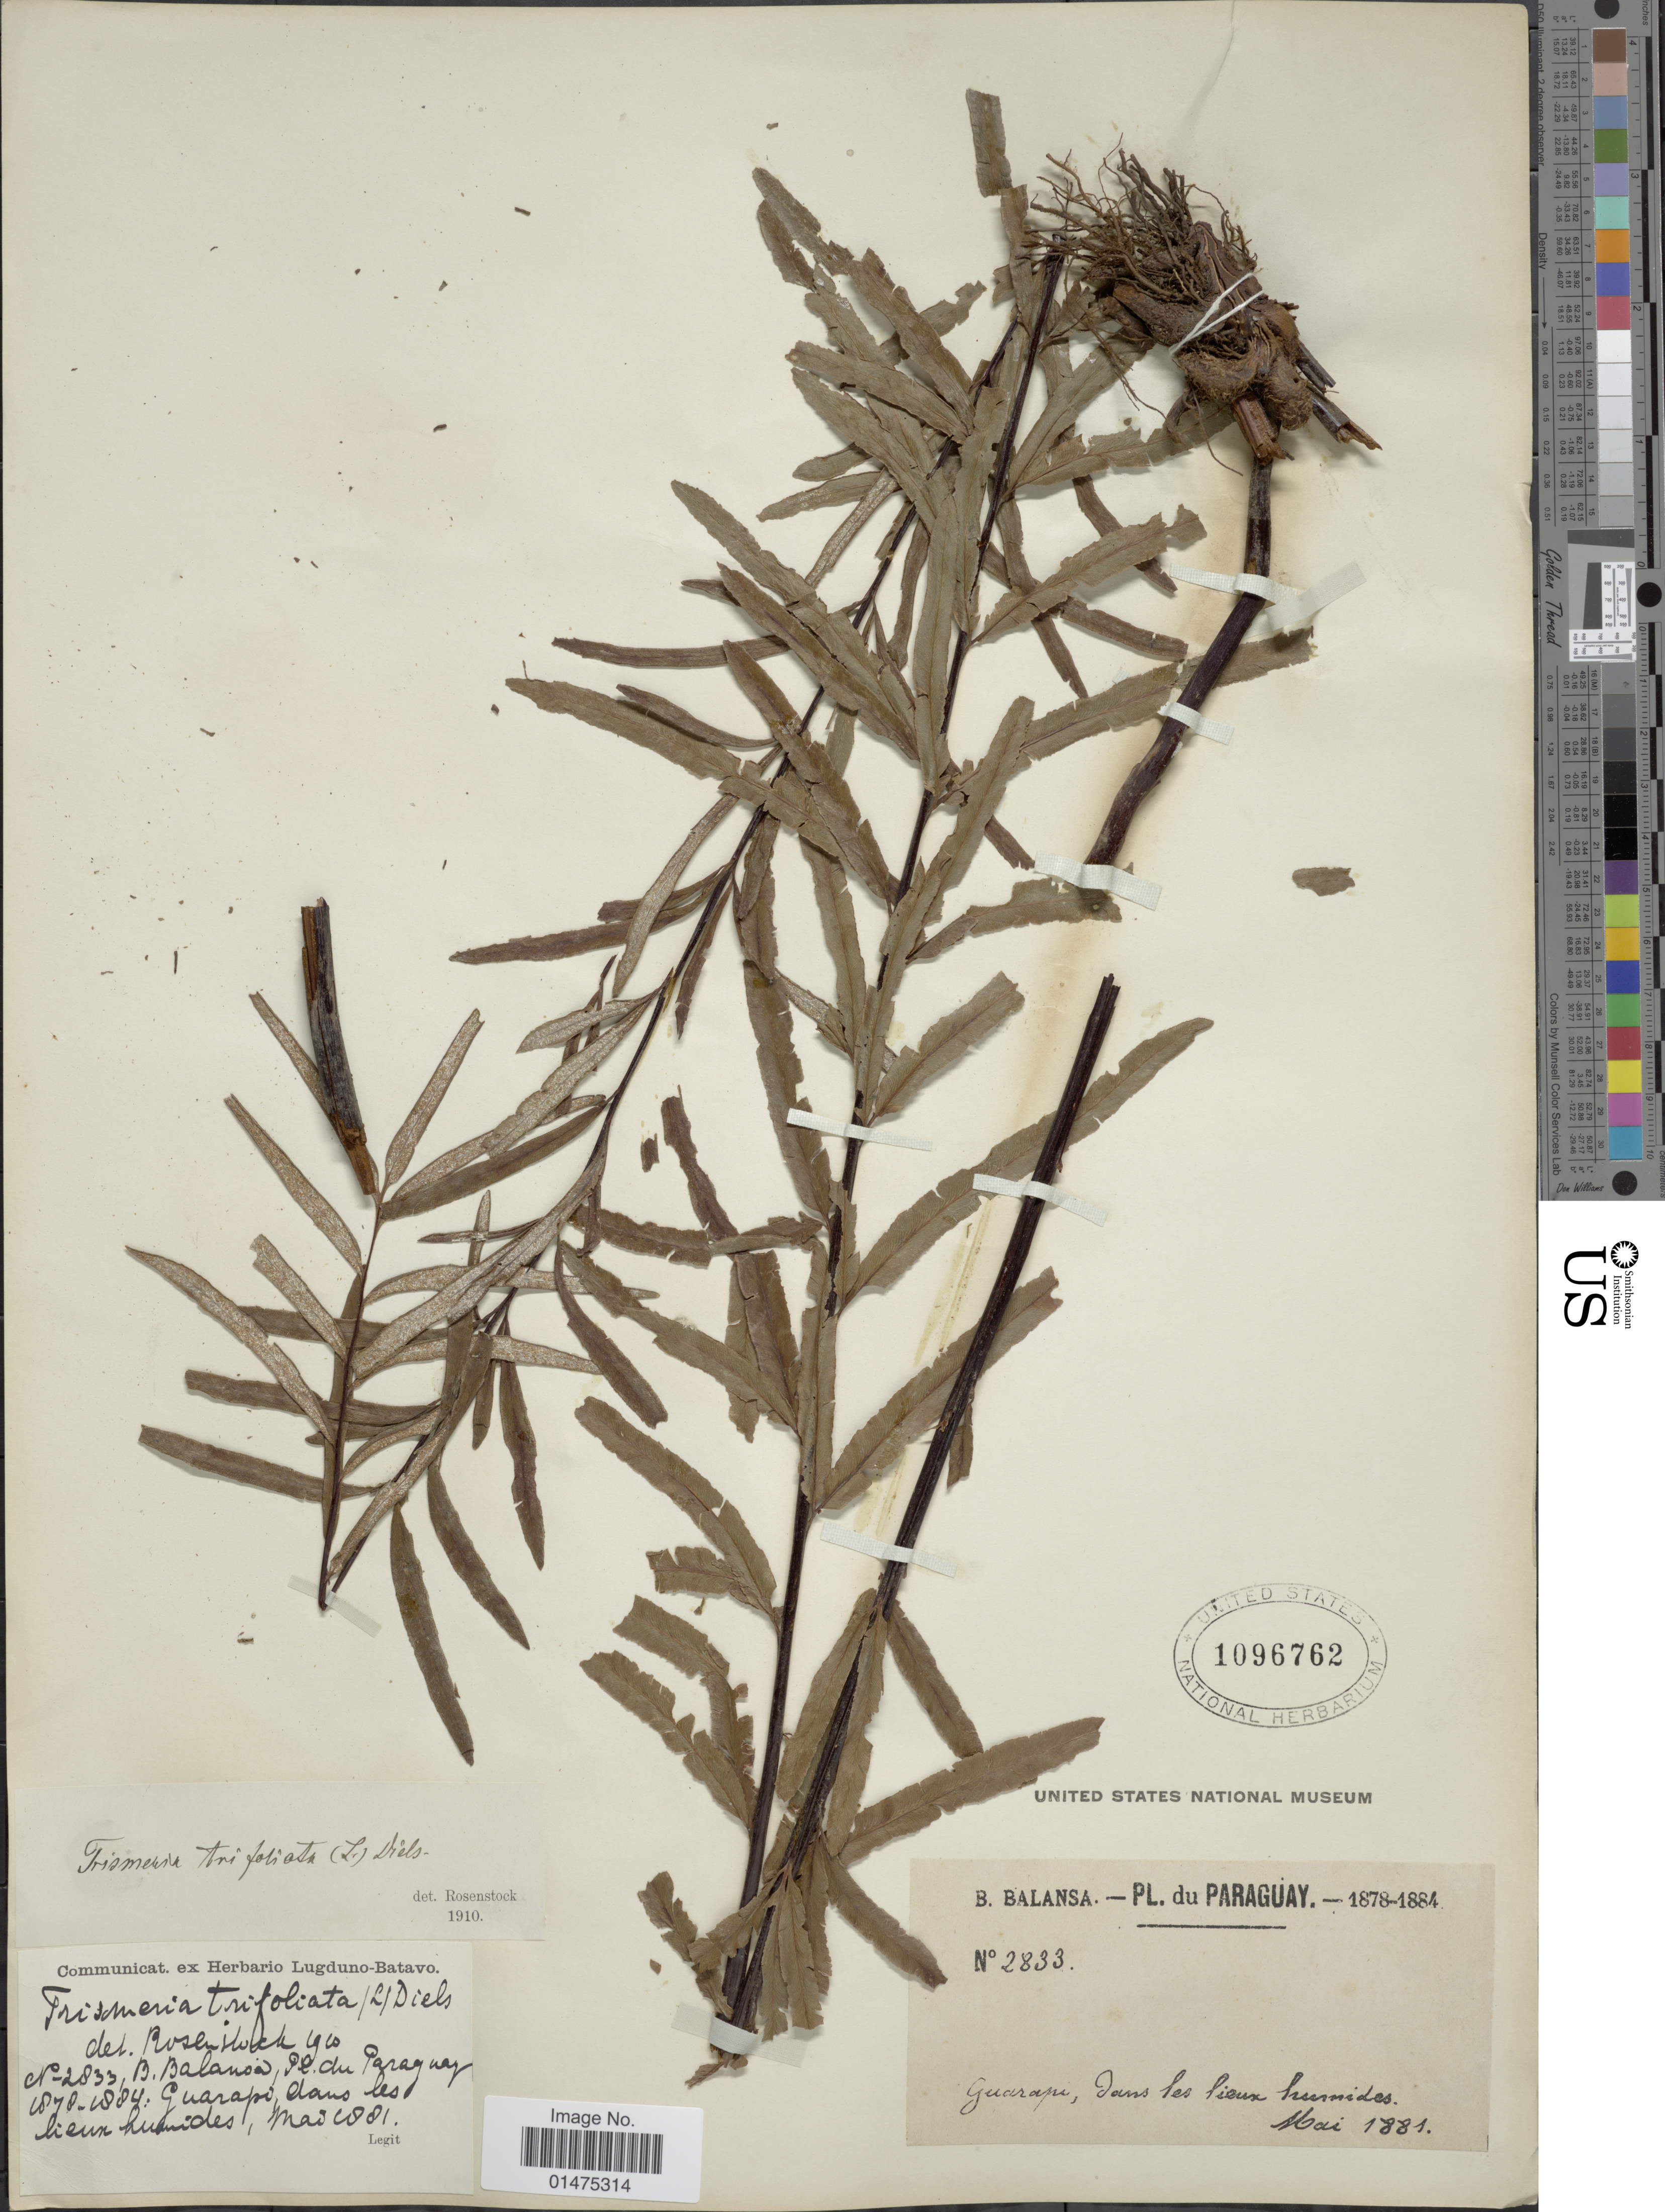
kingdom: Plantae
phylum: Tracheophyta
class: Polypodiopsida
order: Polypodiales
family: Pteridaceae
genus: Pityrogramma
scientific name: Pityrogramma trifoliata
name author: (L.) R.M. Tryon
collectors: B. Balansa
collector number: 2833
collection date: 1881-05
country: Paraguay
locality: Guarapo, dasn les lieur humides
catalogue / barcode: US 1096762